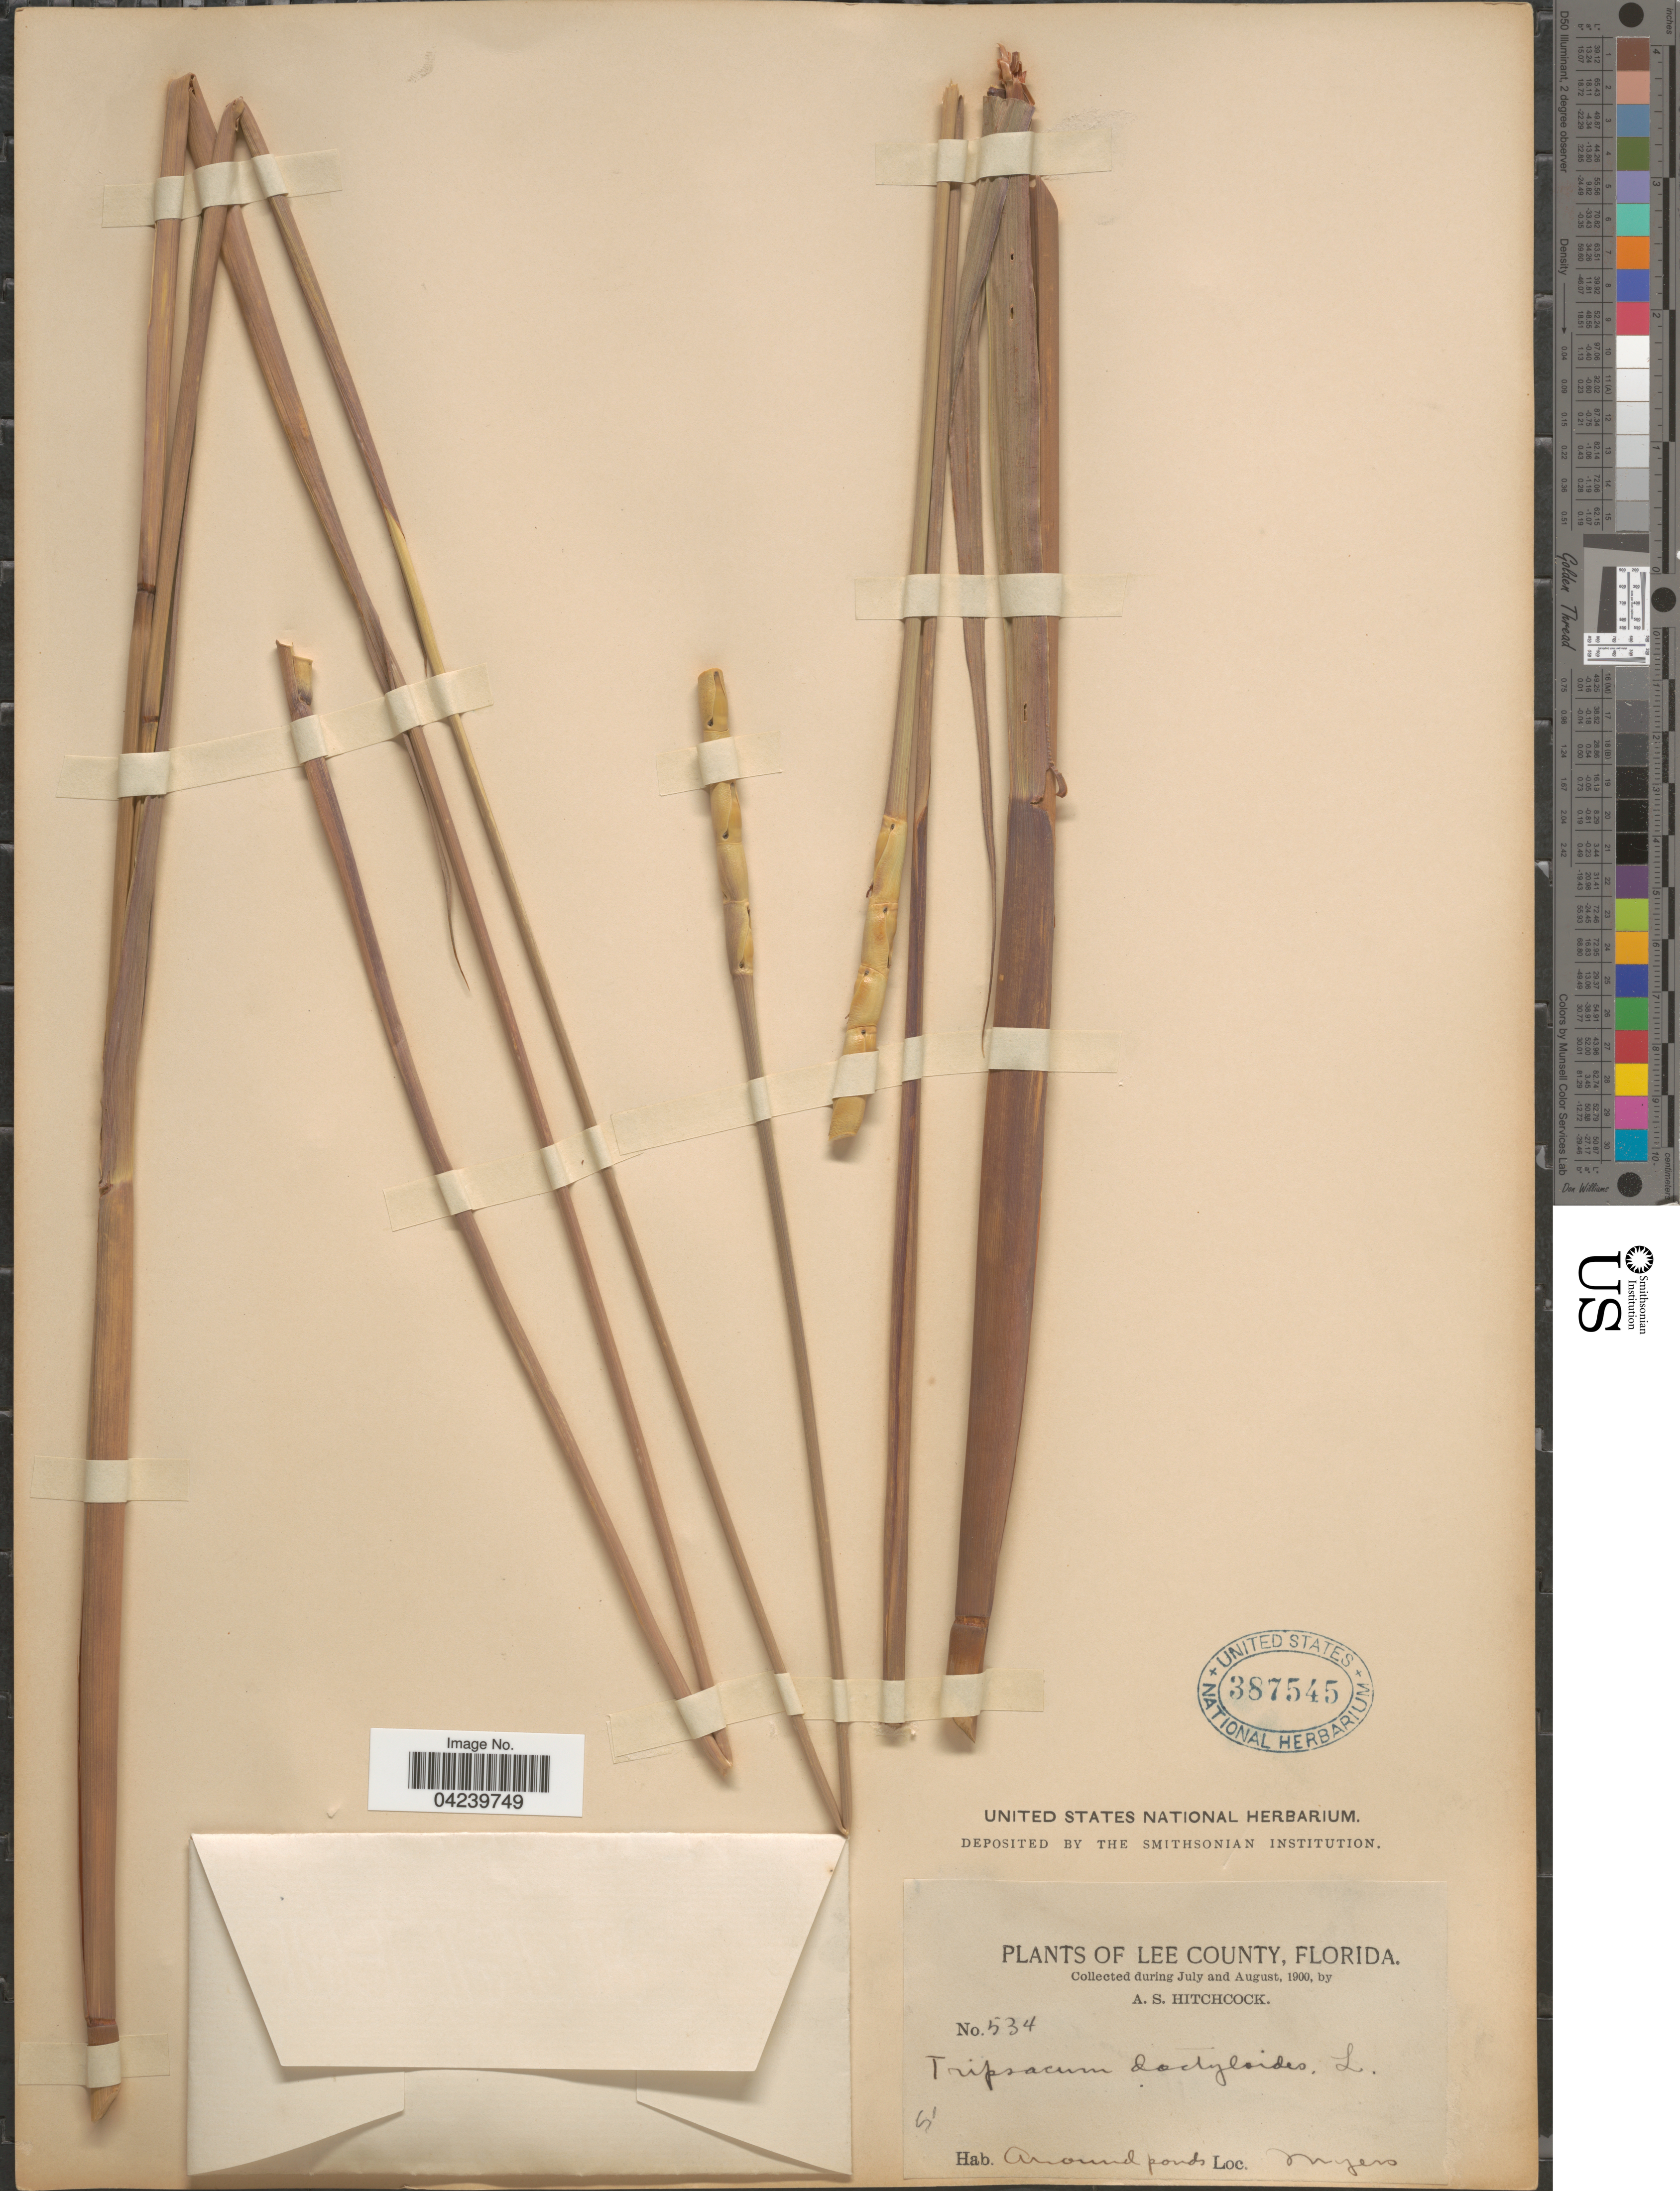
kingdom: Plantae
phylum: Tracheophyta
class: Liliopsida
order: Poales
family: Poaceae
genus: Tripsacum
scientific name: Tripsacum dactyloides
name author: (L.) L.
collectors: A. S. Hitchcock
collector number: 534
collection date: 1900-07/1900-08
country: United States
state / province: Florida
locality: Lee County. Myers.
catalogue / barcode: US 387545